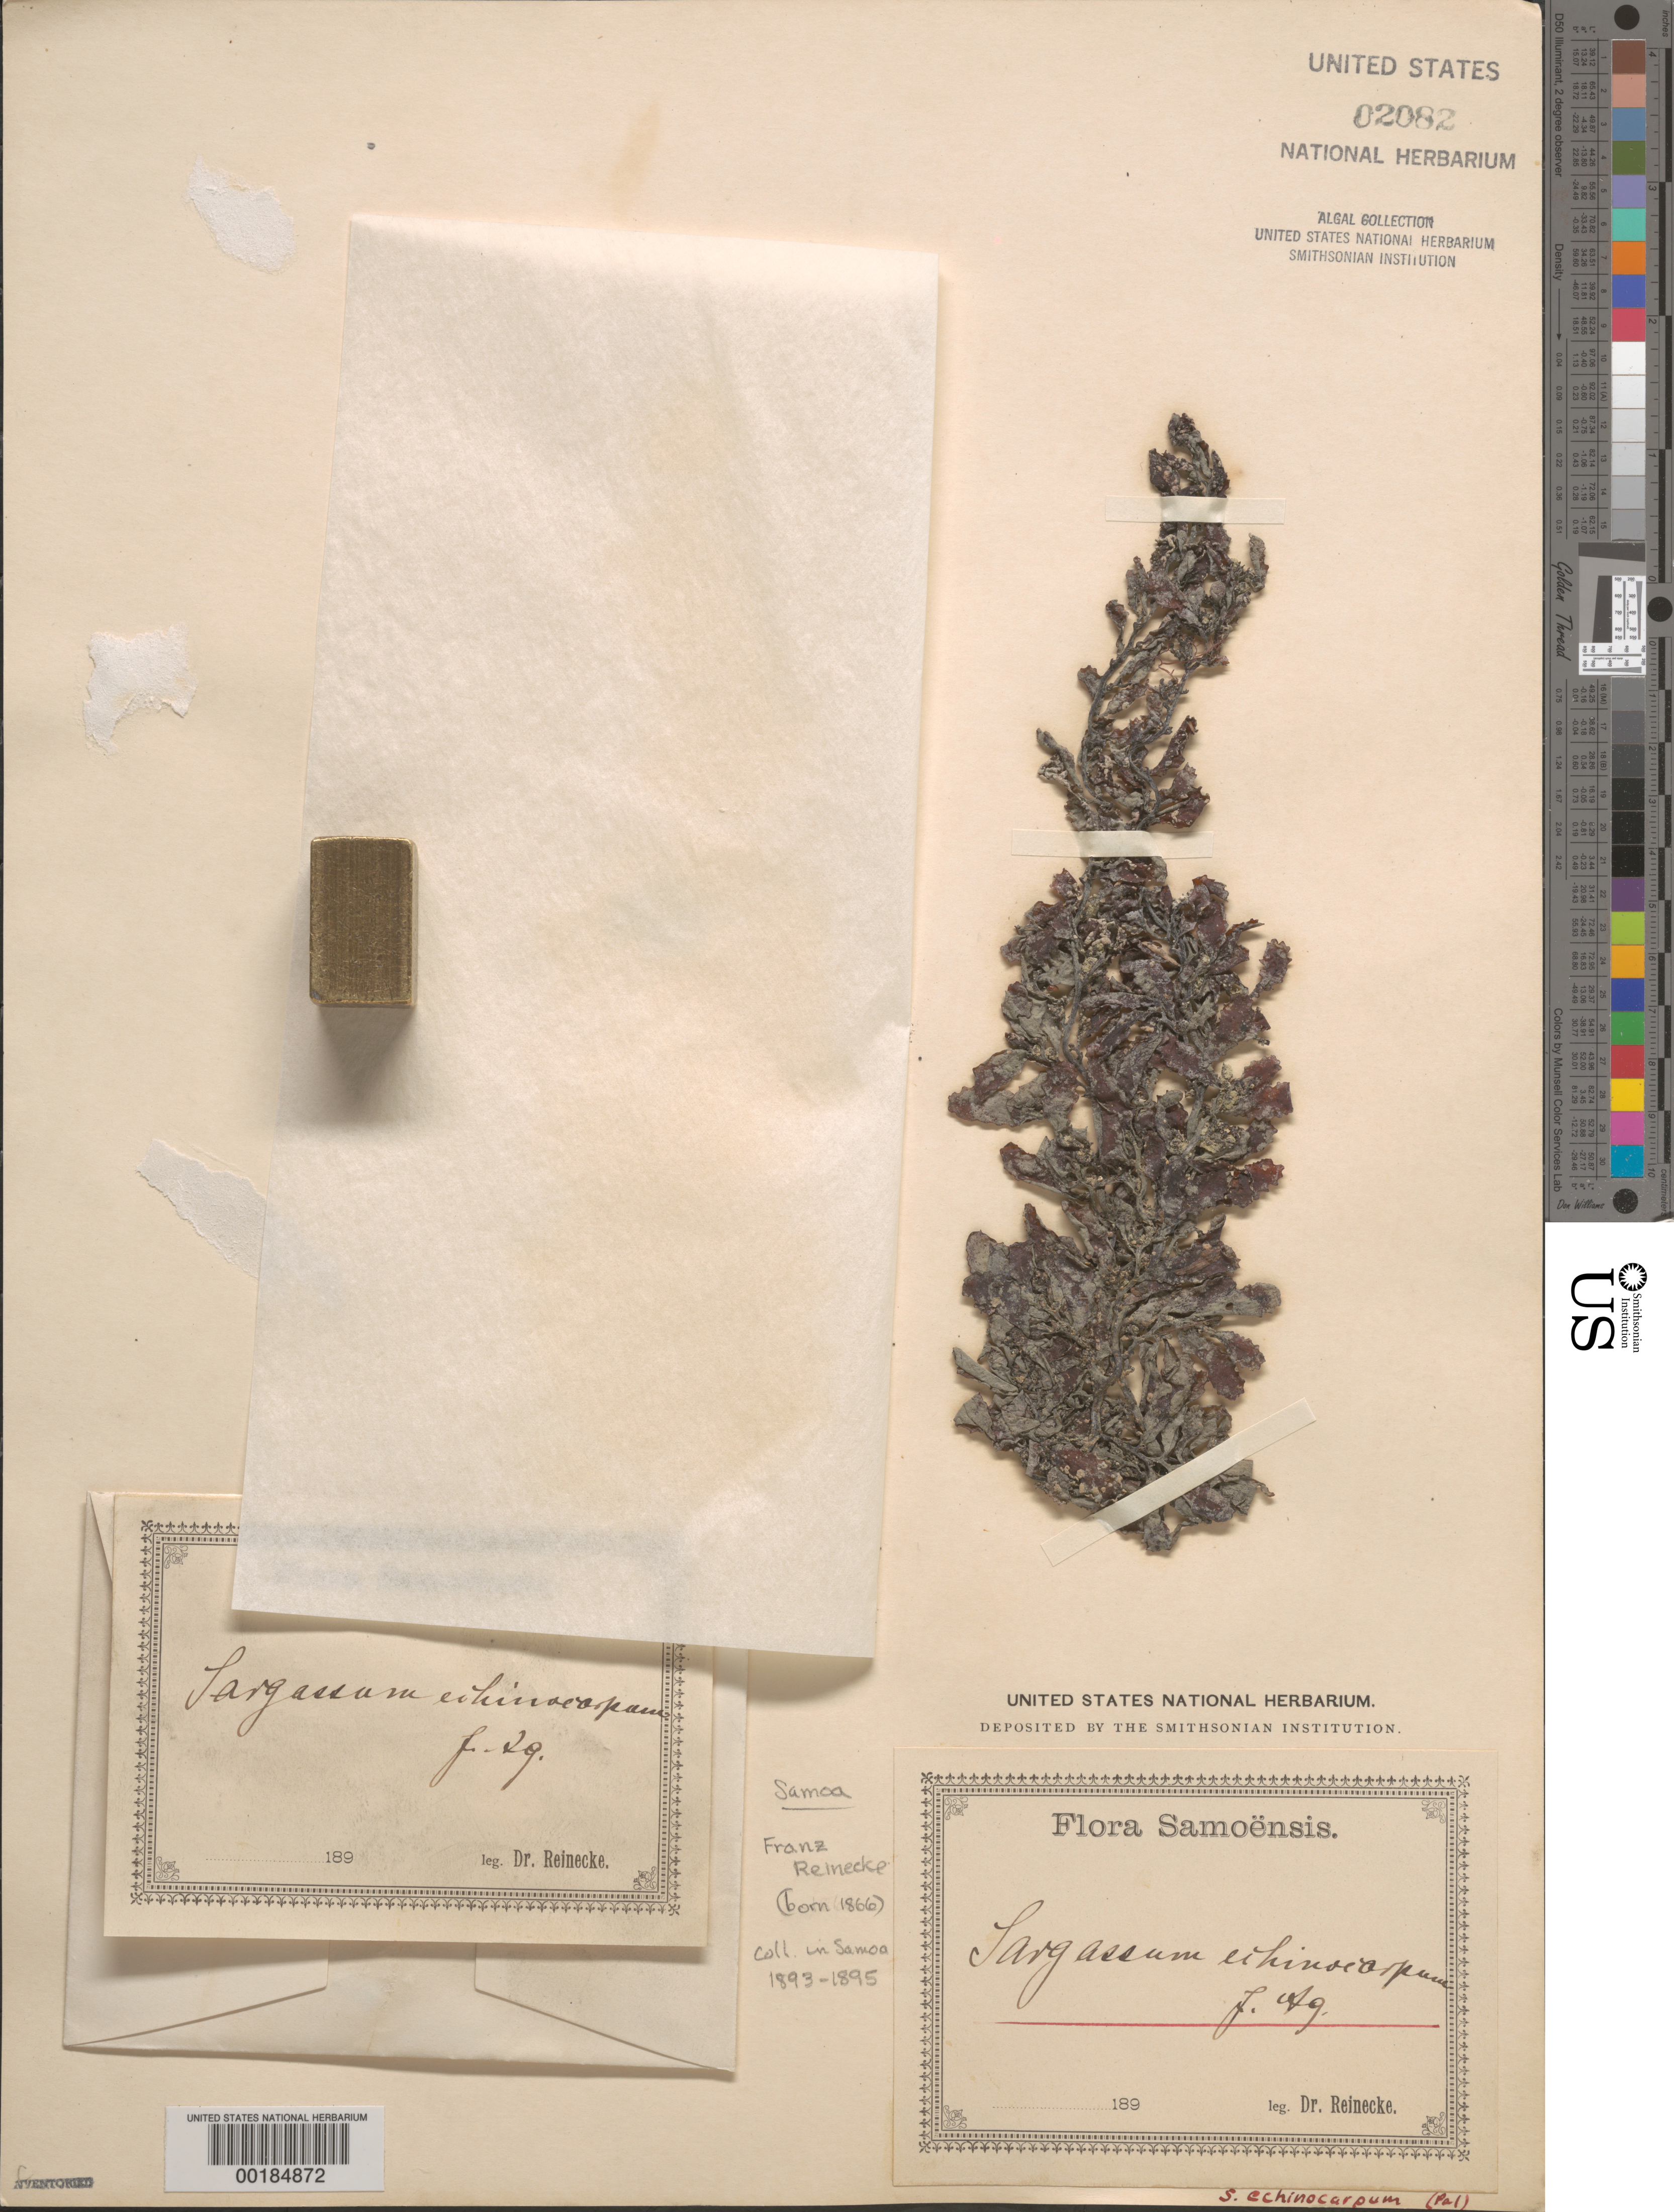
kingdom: Chromista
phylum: Ochrophyta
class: Phaeophyceae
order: Fucales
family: Sargassaceae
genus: Sargassum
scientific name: Sargassum aquifolium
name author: (Turner) C. Agardh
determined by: Algae name updating Project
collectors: F. Reinecke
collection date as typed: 1893 to -- --- 1895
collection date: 1893/1895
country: American Samoa / Samoa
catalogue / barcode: US 2082